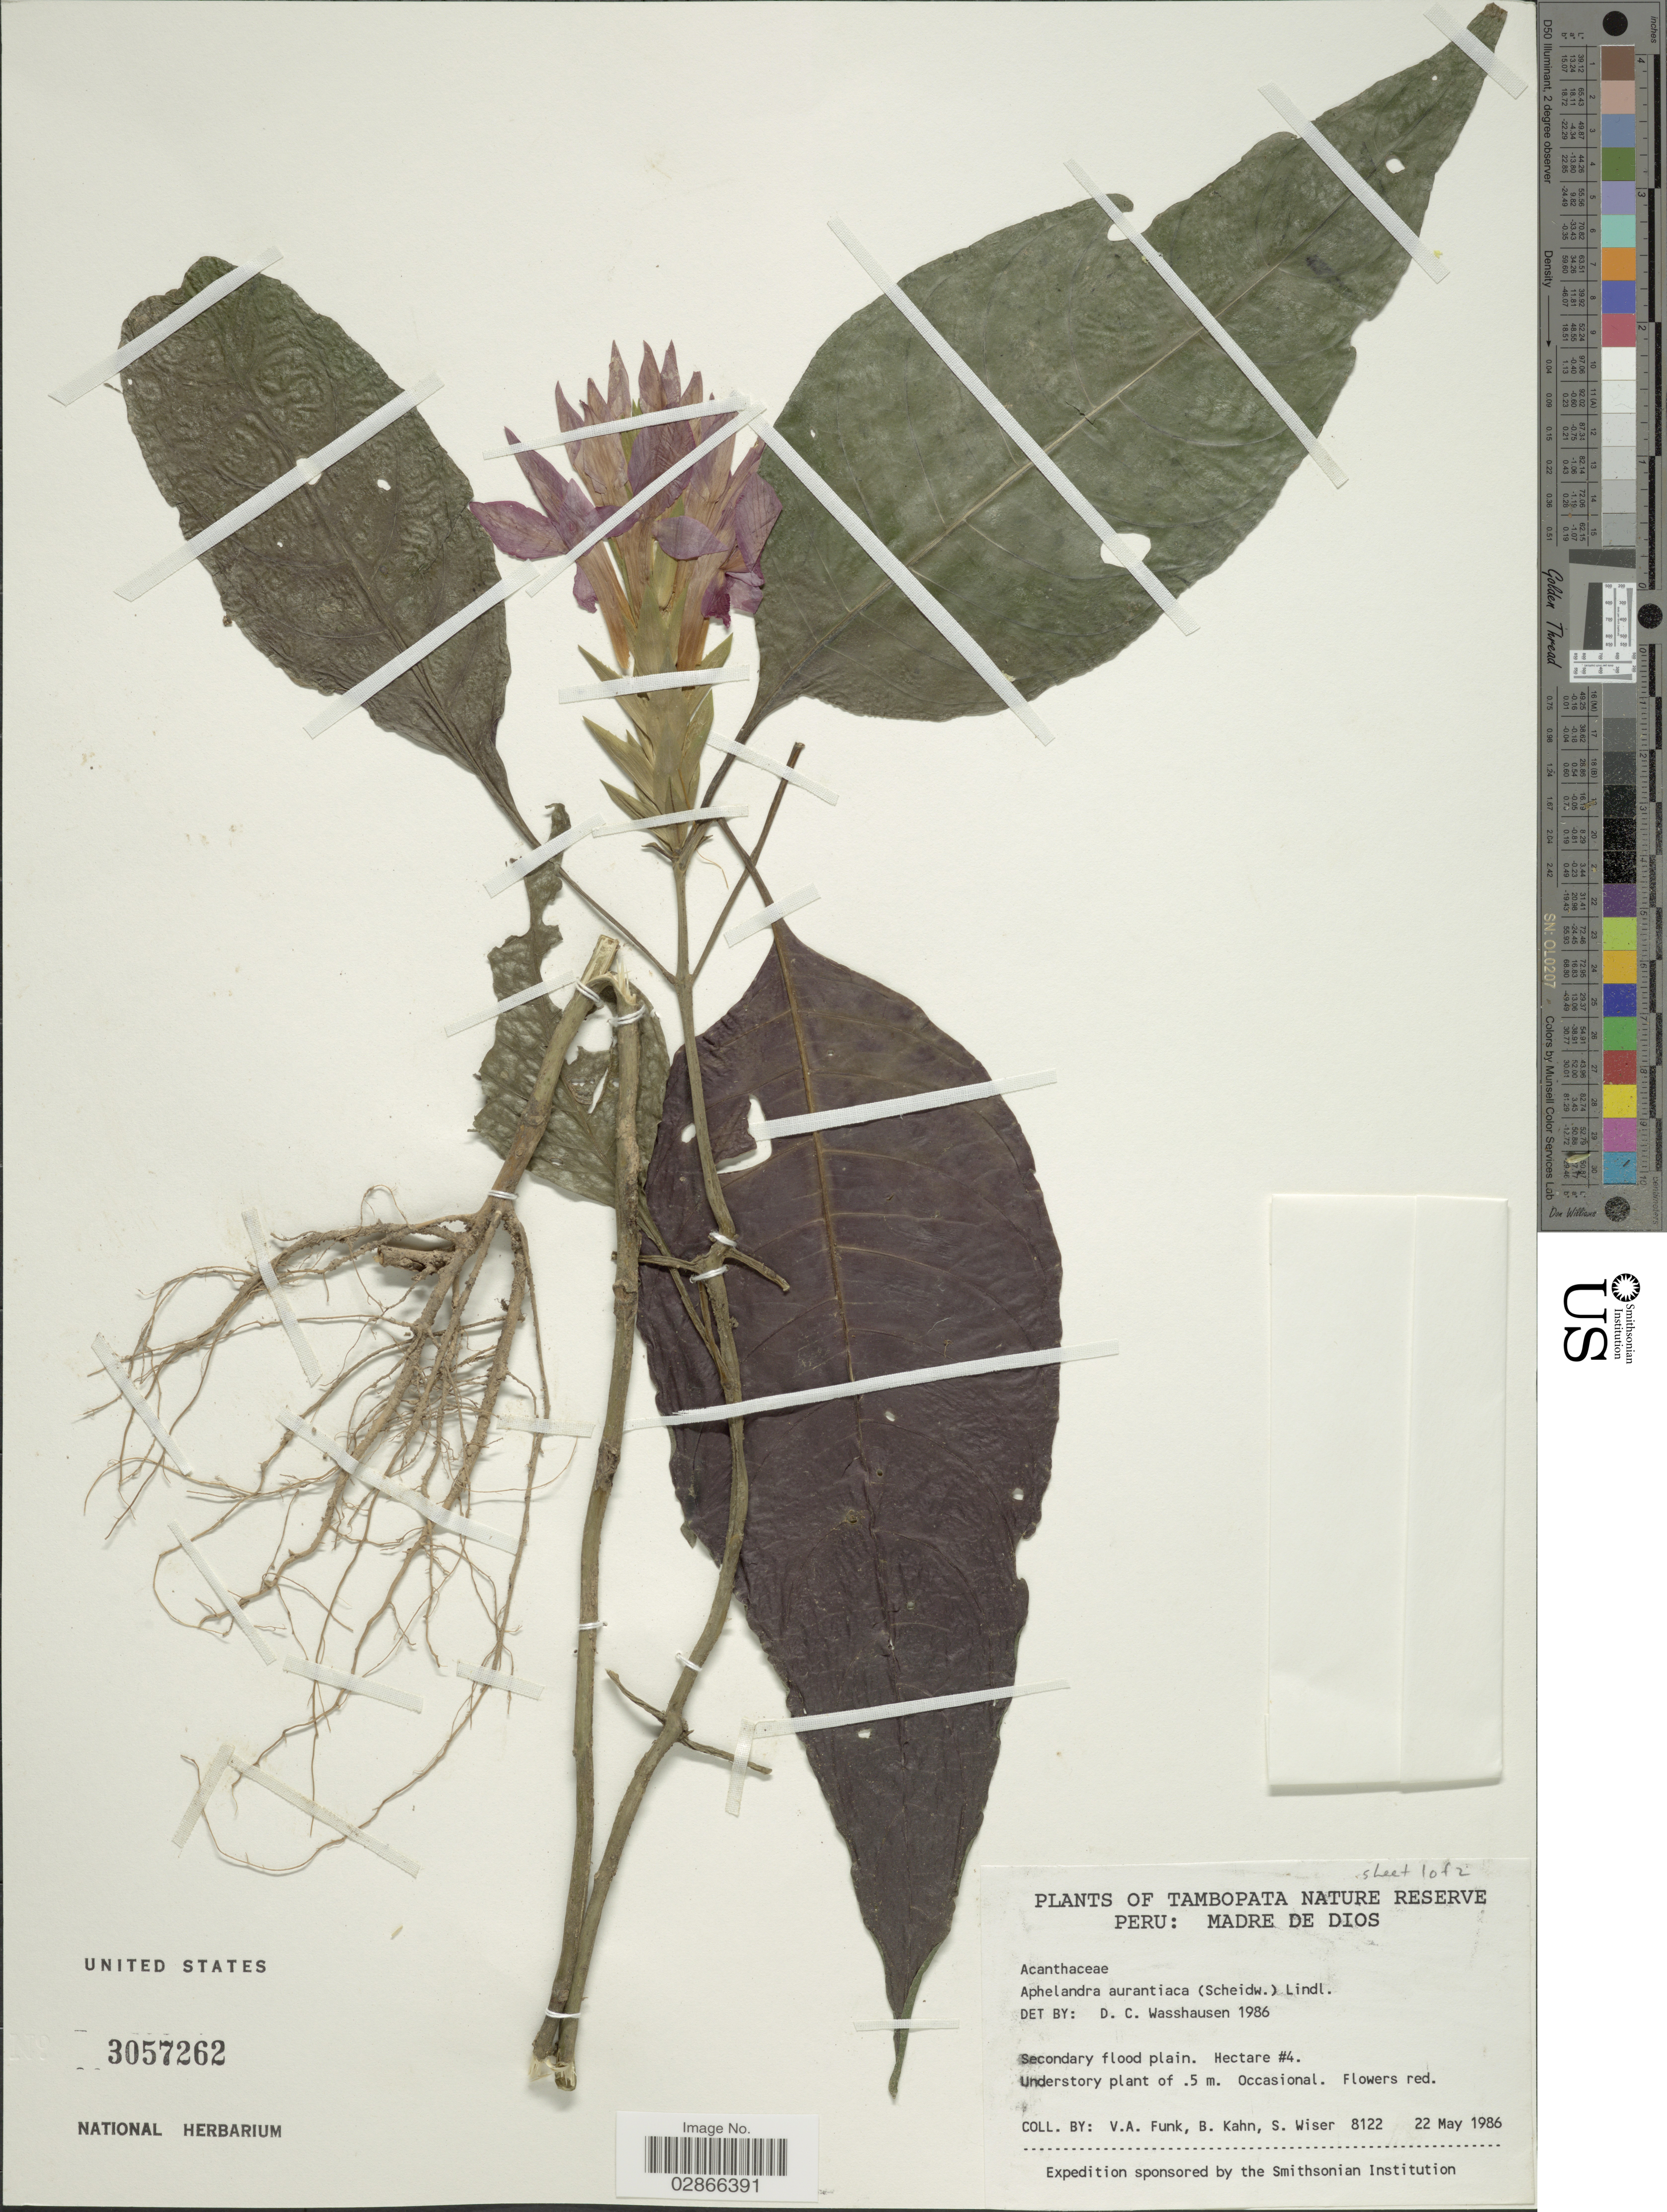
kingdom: Plantae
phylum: Tracheophyta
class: Magnoliopsida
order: Lamiales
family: Acanthaceae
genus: Aphelandra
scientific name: Aphelandra aurantiaca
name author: (Scheidw.) Lindl.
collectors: V. Funk, B. Kahn & S. Wiser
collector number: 8122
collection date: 1986-05-22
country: Peru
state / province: Madre de Dios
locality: Tambopata Nature Reserve. Hectare #4.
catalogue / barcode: US 3057262